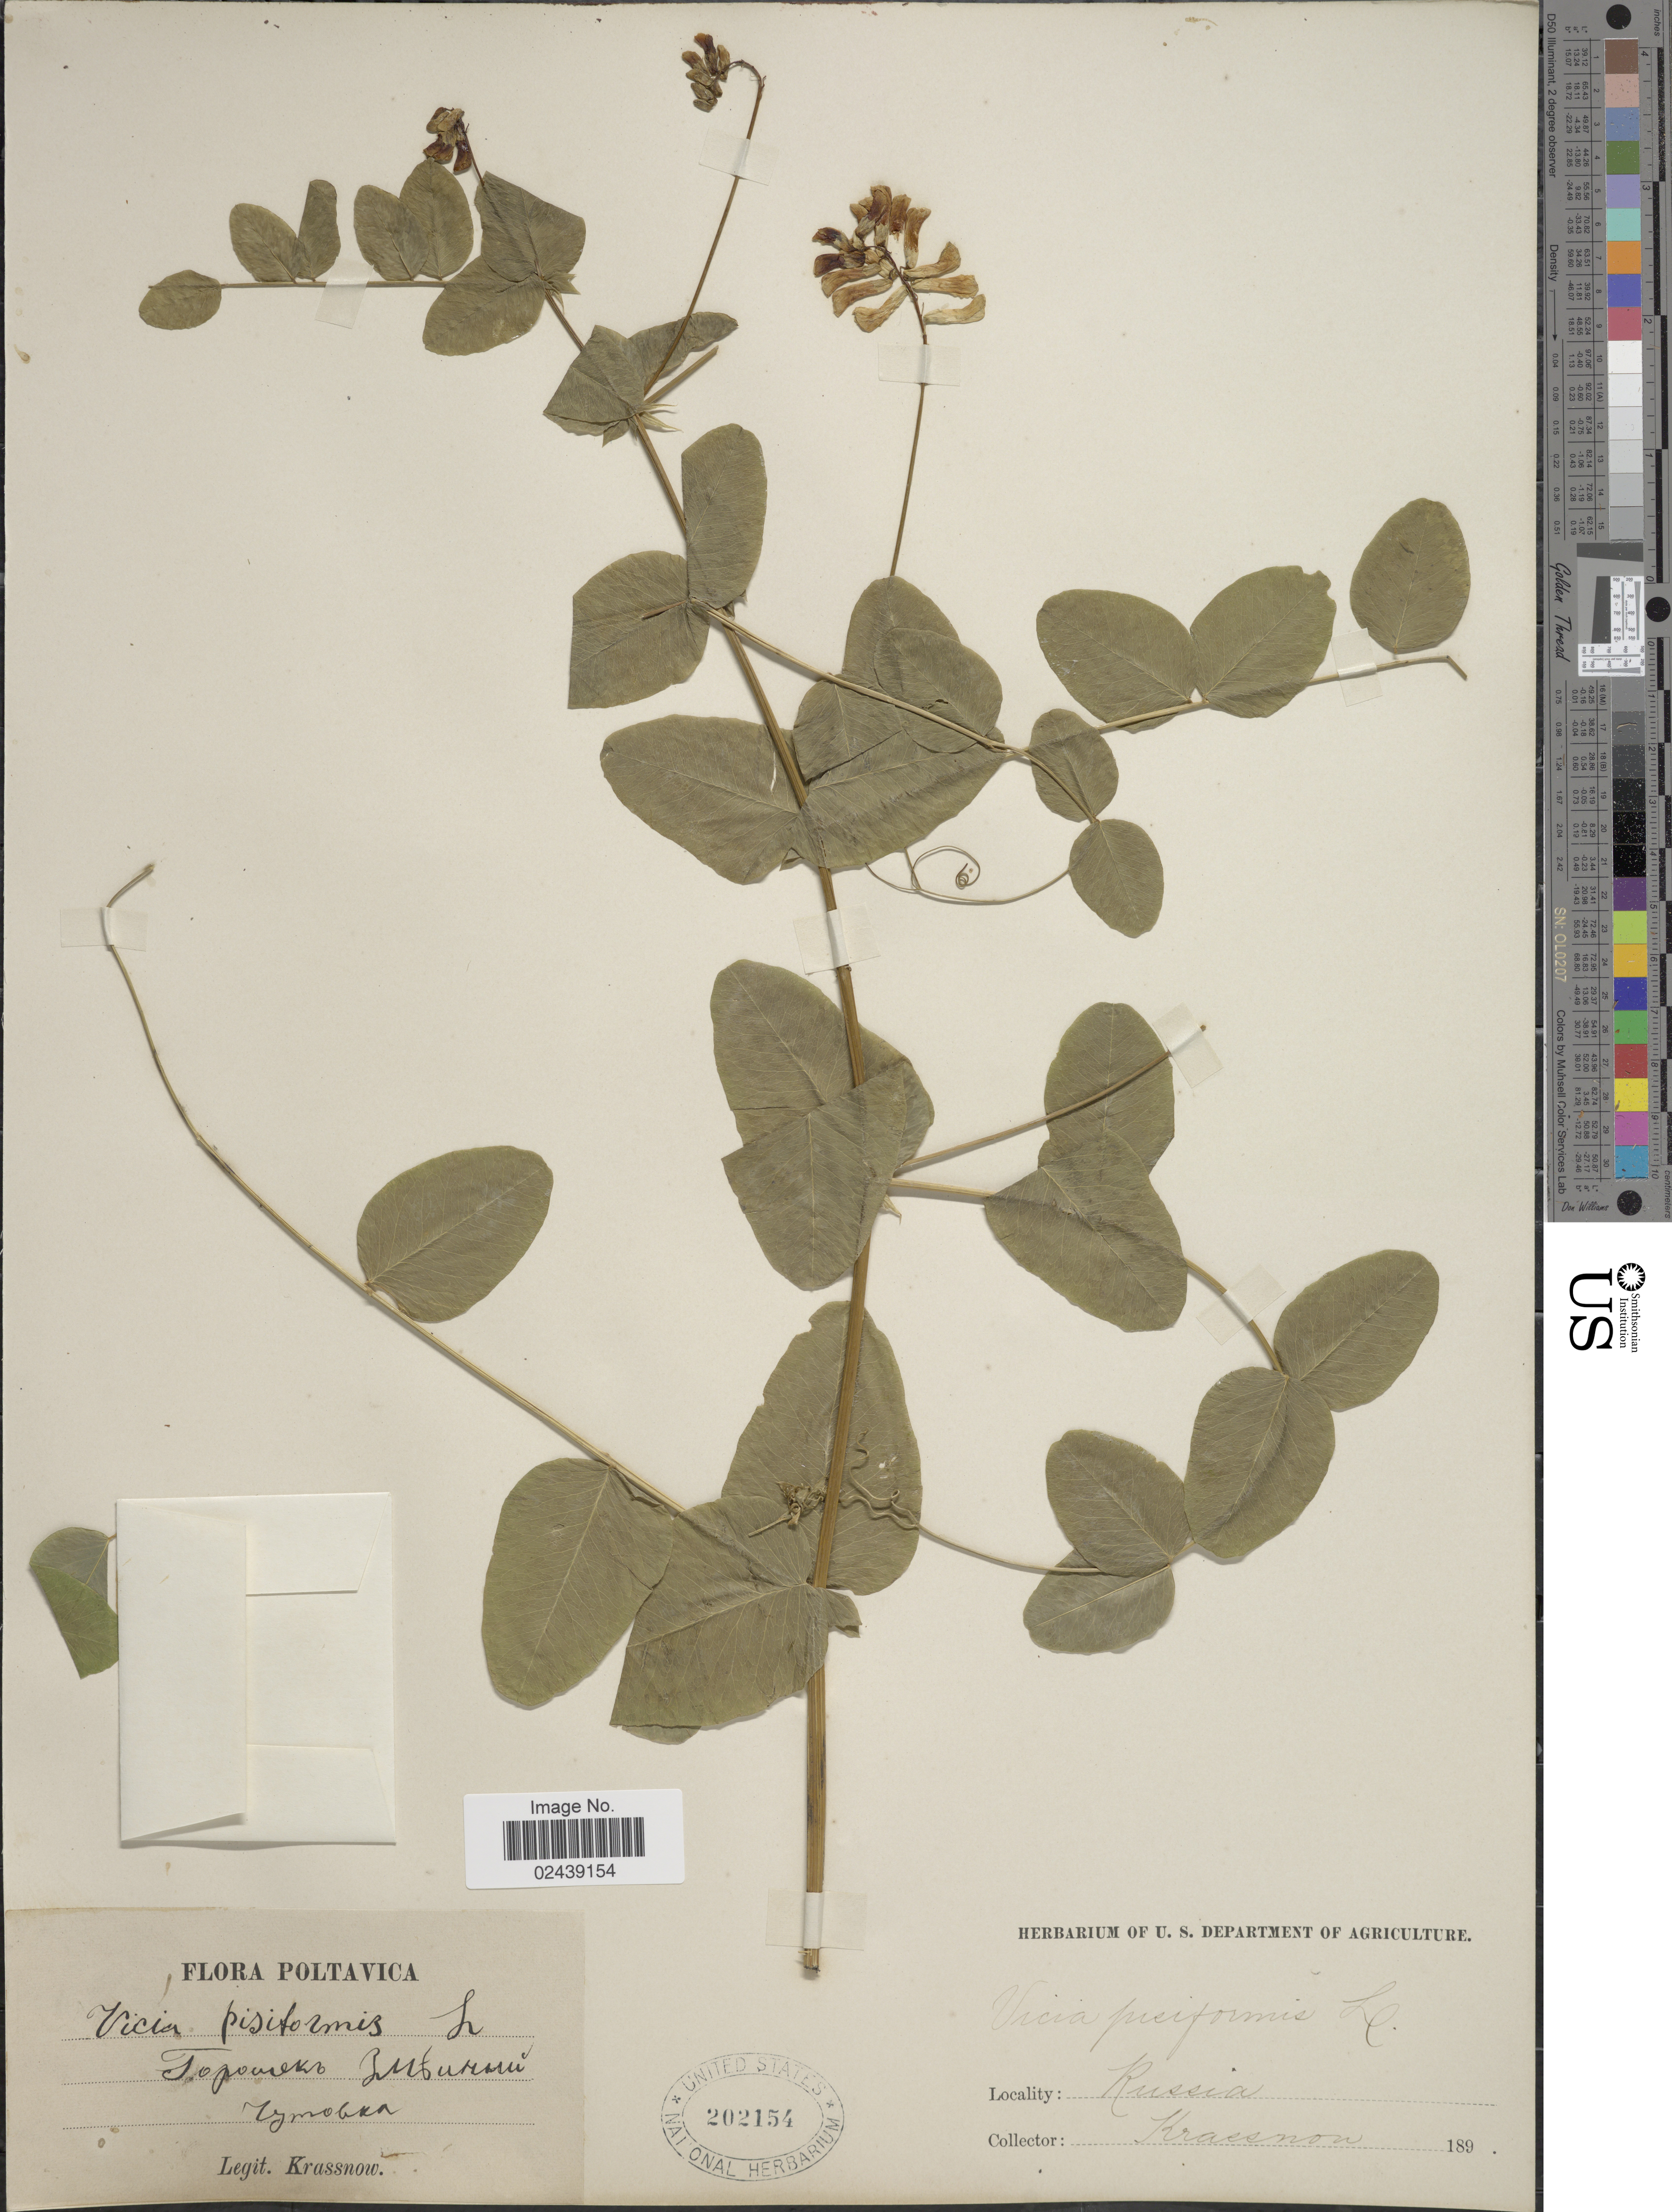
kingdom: Plantae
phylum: Tracheophyta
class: Magnoliopsida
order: Fabales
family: Fabaceae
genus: Vicia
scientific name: Vicia pisiformis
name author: L.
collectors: -. Krassnow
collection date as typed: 189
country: Ukraine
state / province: Poltava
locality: Chutovka.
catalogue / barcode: US 202154